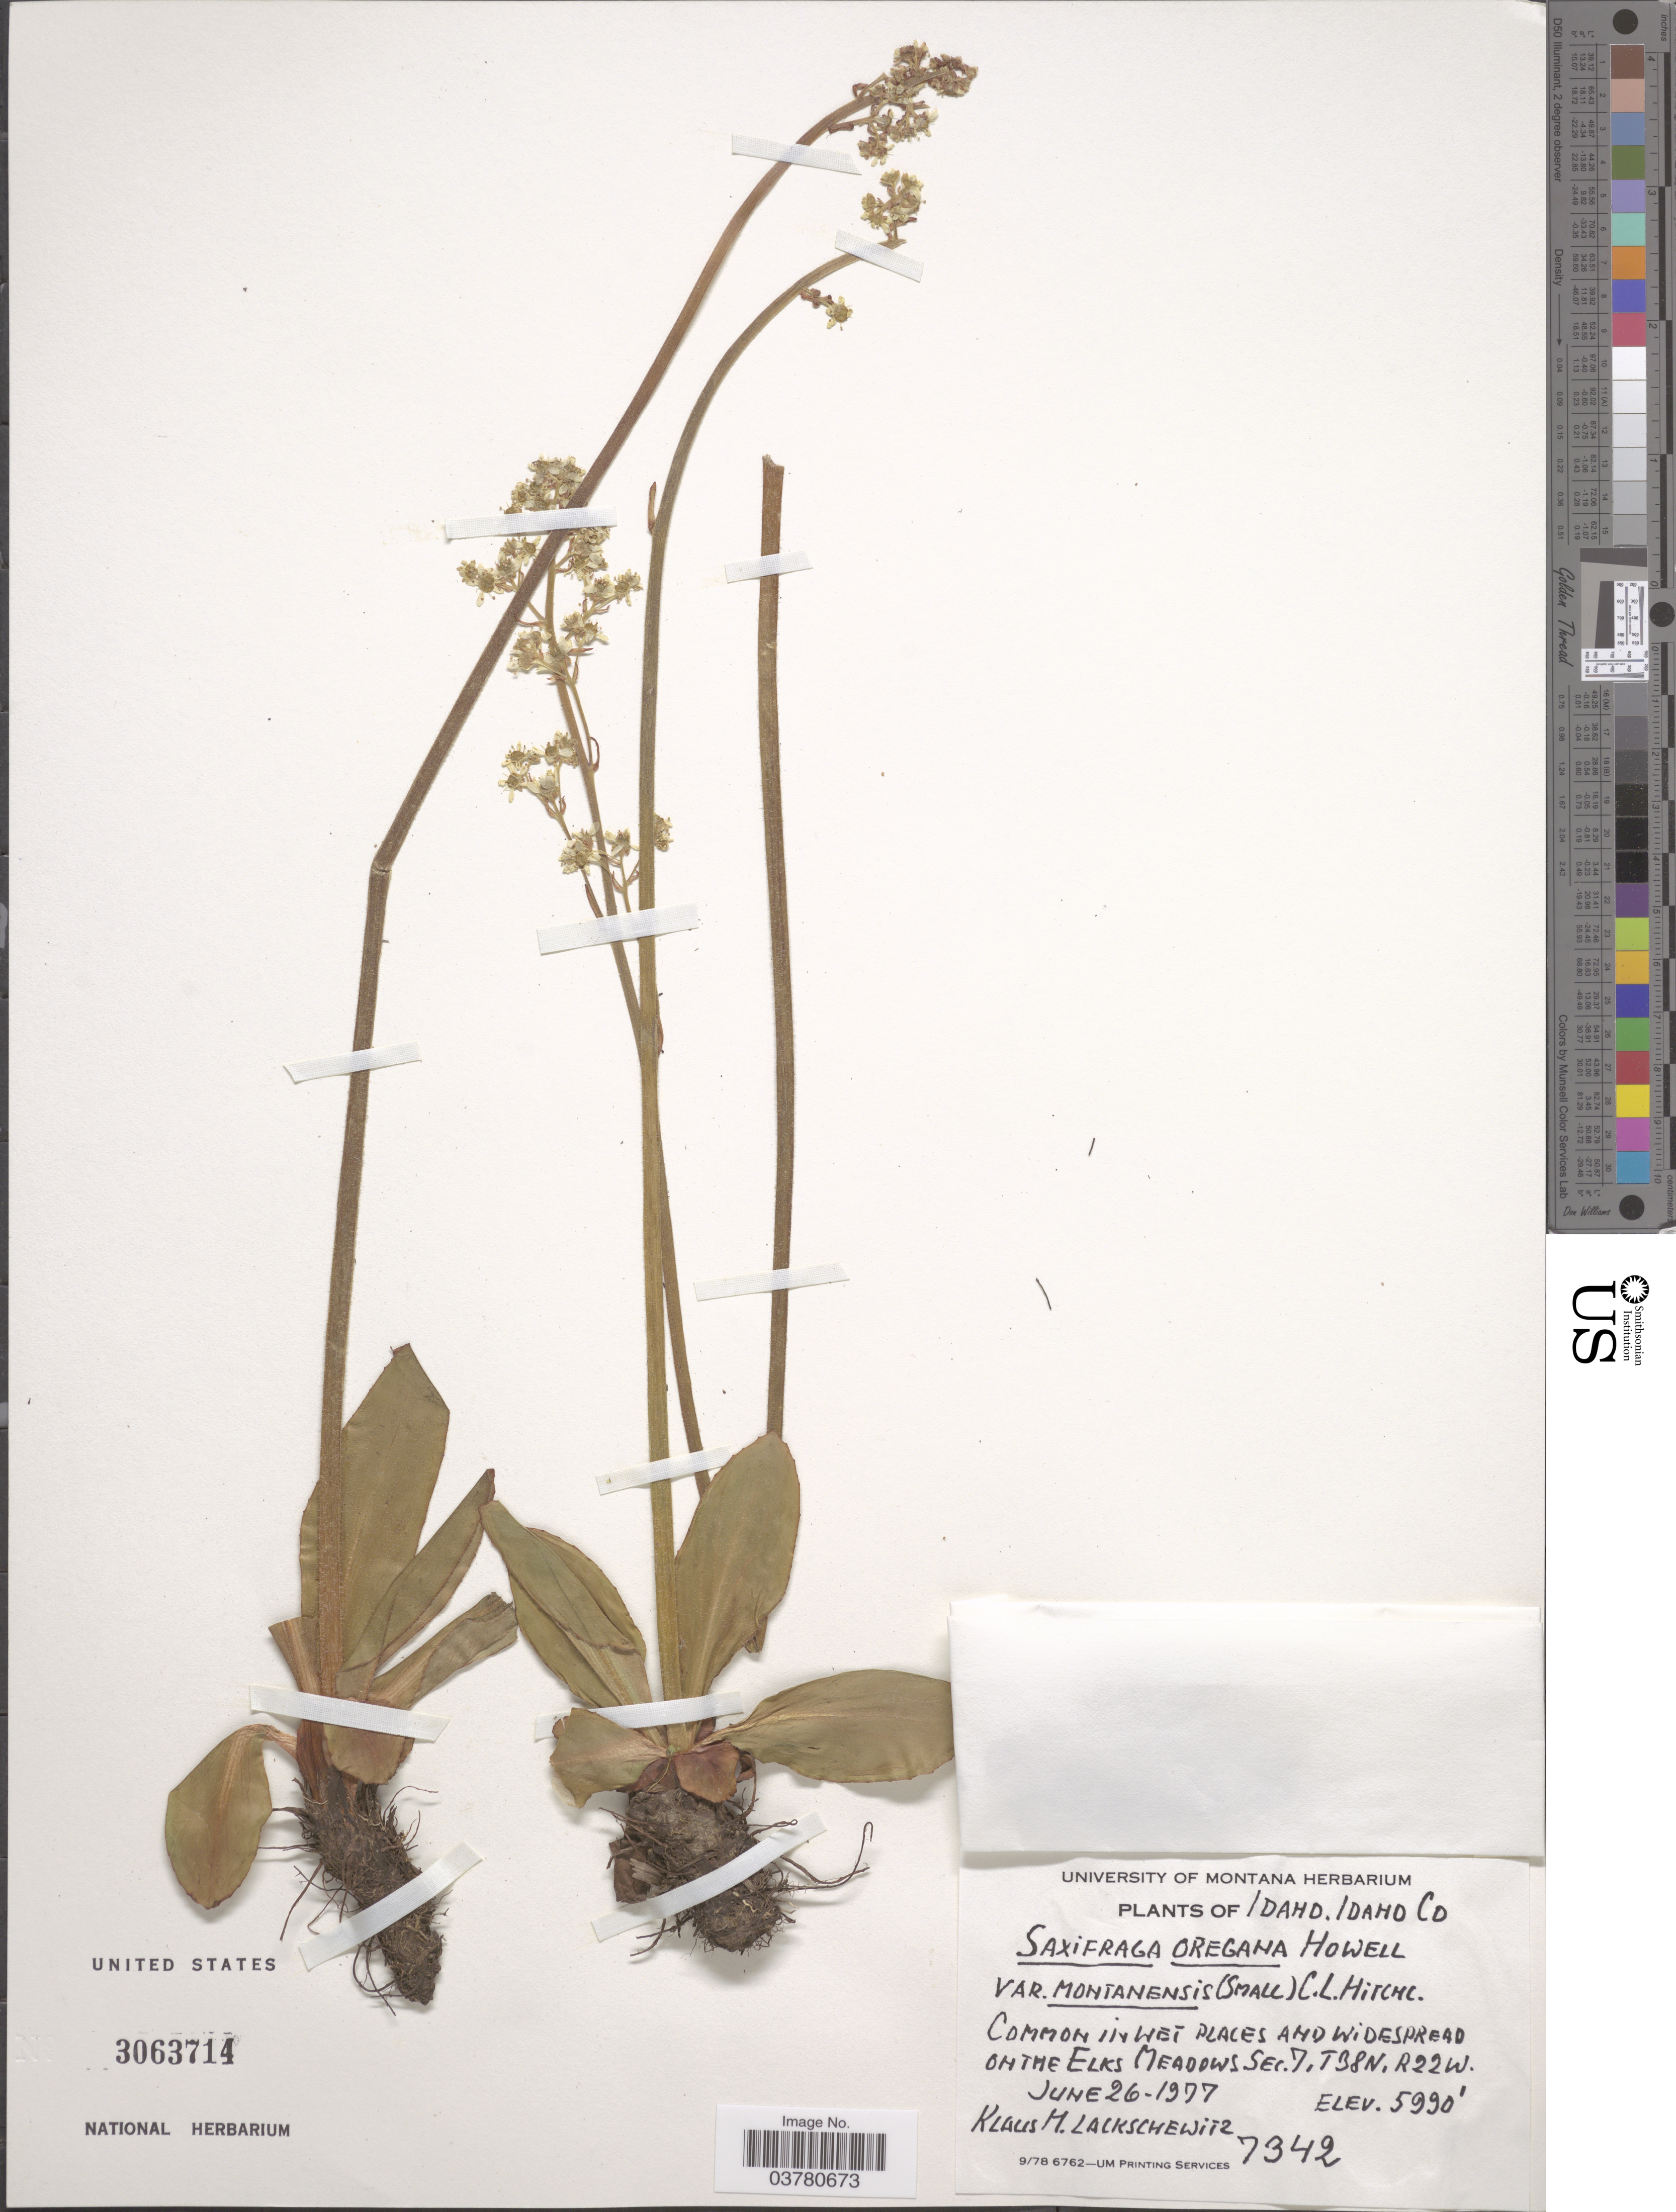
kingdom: Plantae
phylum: Tracheophyta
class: Magnoliopsida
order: Saxifragales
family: Saxifragaceae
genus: Micranthes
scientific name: Micranthes oregana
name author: (Howell) Small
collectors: K. Lackschewitz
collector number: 7342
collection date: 1977-06-26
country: United States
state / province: Idaho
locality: Idaho Co. Common in wet places and widespread on the Elks Meadows Sec. 7, T38N, R22W.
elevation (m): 1826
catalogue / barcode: US 3063714